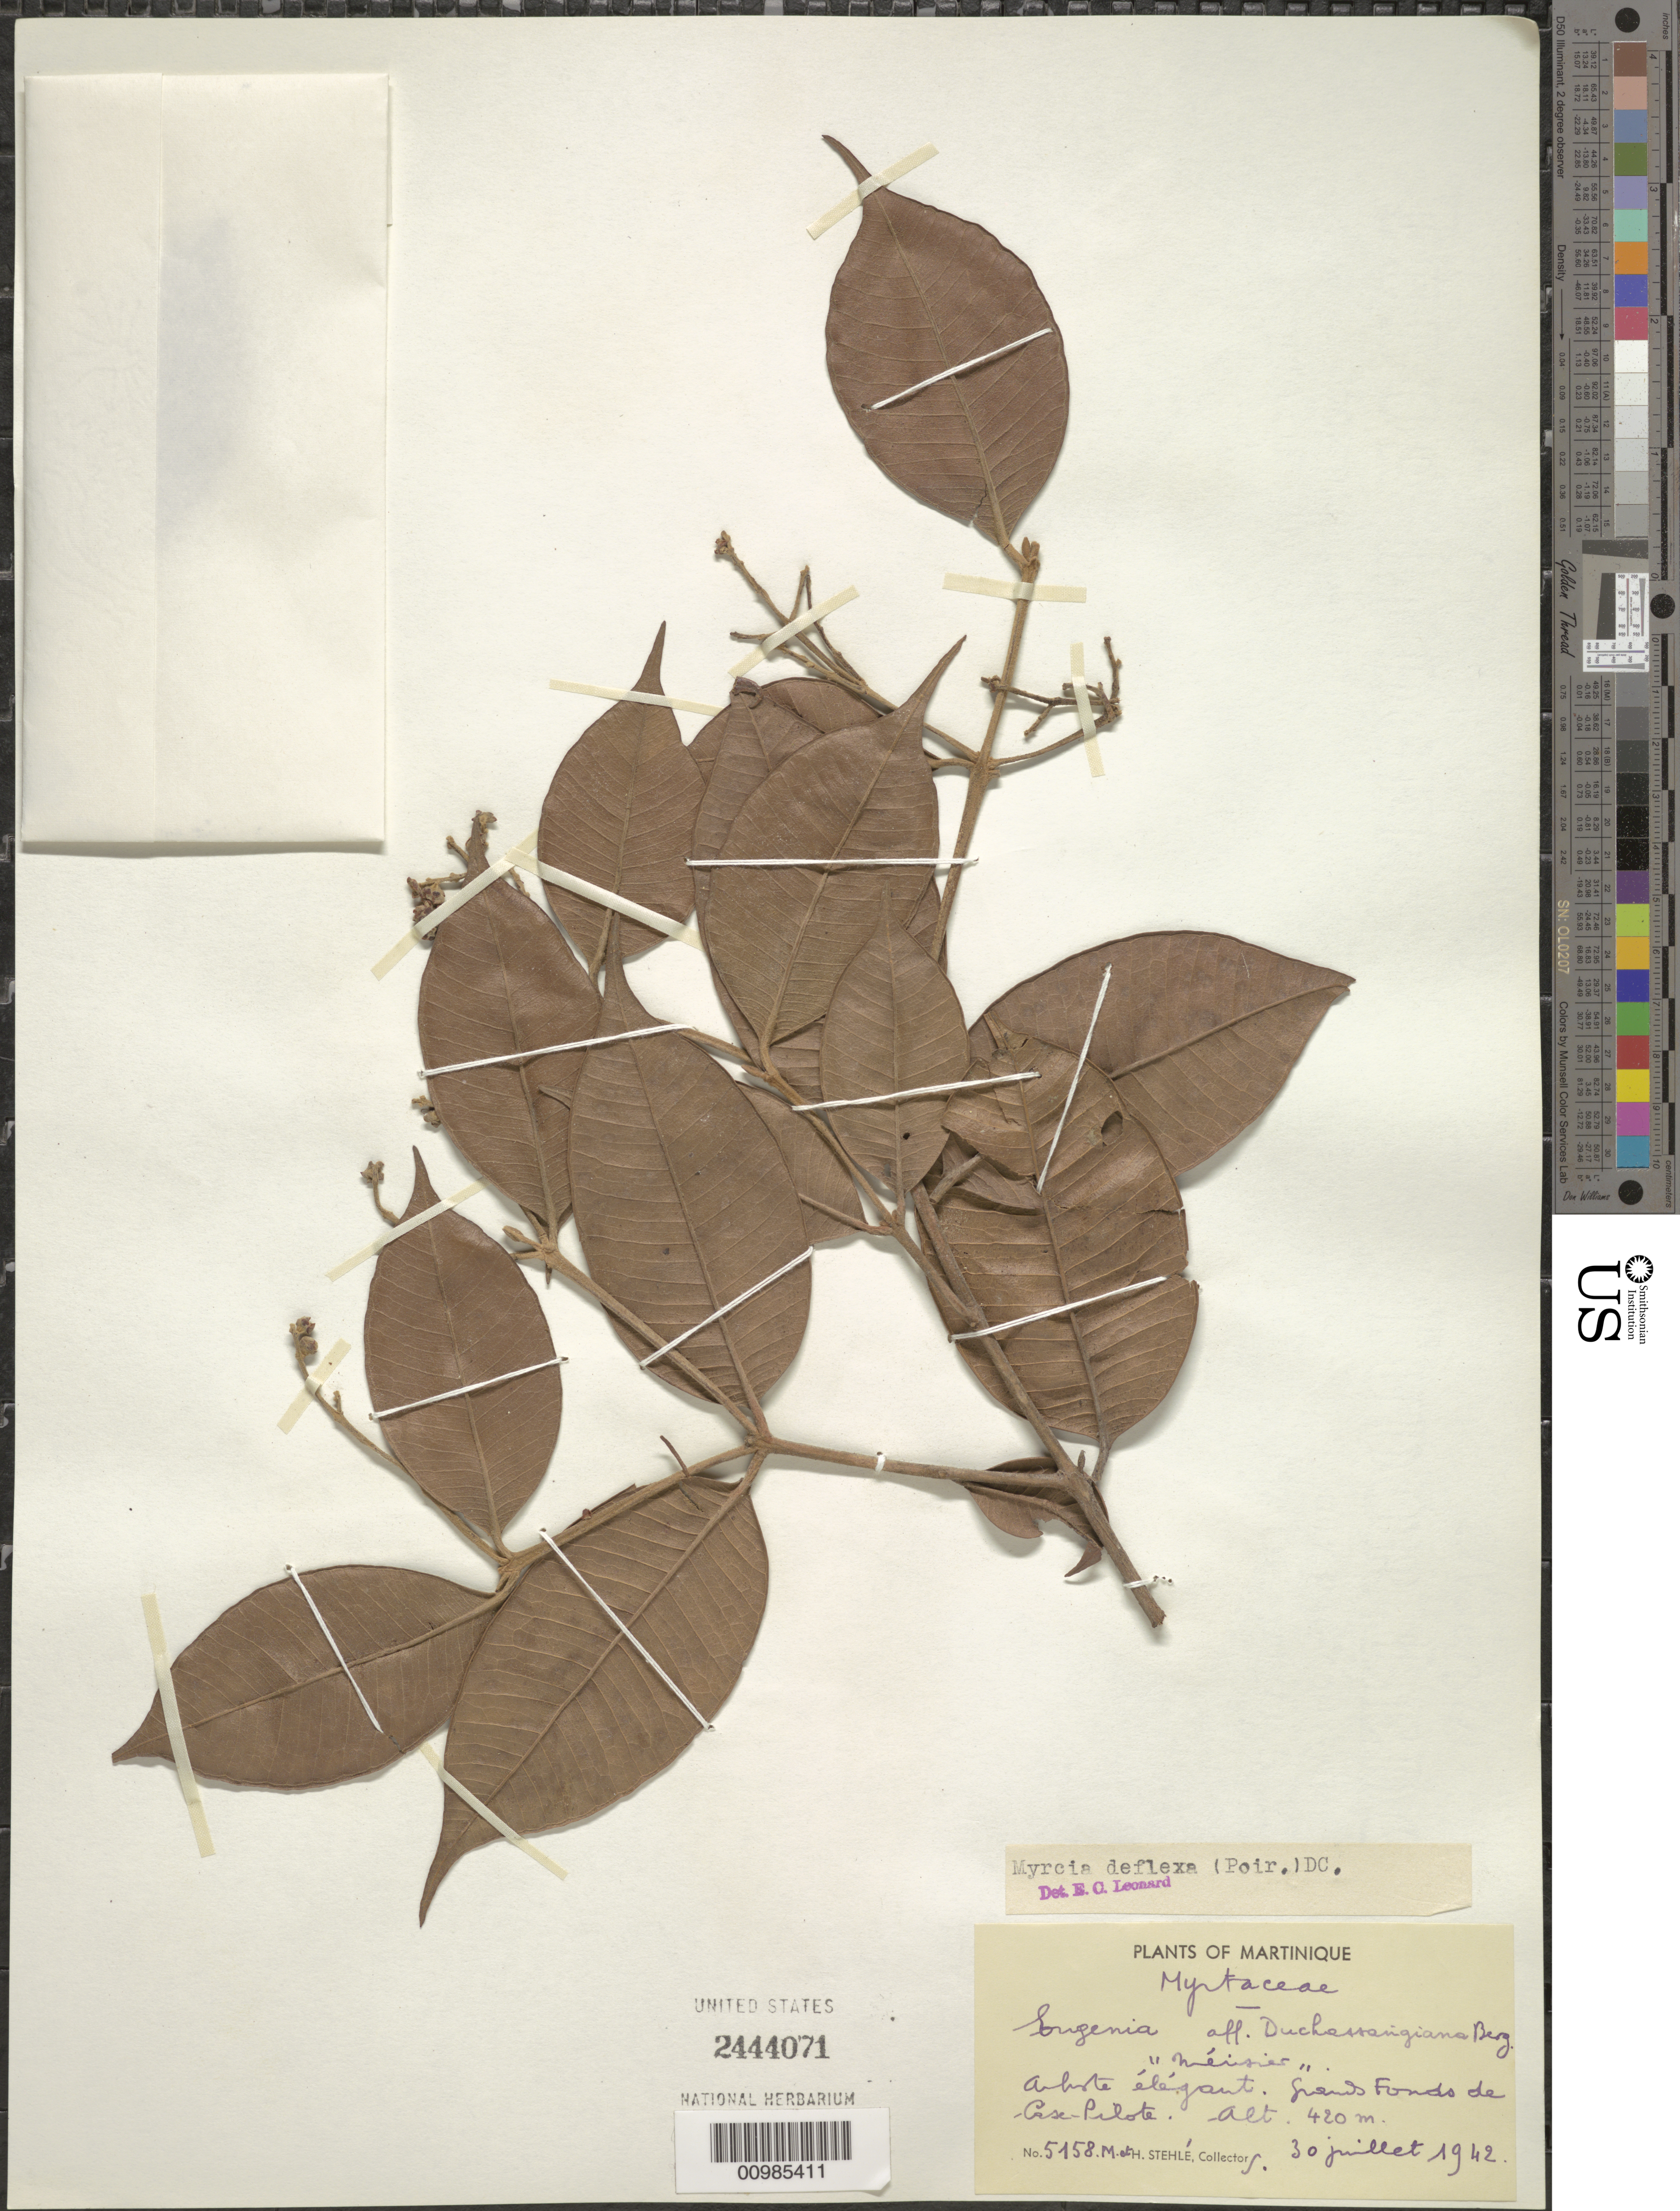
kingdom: Plantae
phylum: Tracheophyta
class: Magnoliopsida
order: Myrtales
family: Myrtaceae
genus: Myrcia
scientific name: Myrcia deflexa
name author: (Poir.) DC.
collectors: H. Stehlé & M. Stehlé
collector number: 5158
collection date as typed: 30 Jul 1942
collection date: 1942-07-30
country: Martinique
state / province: Saint-Pierre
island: Martinique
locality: Grands Fonds de Case-Pilote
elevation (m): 420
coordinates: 0 N, 0 E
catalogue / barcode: US 2444071